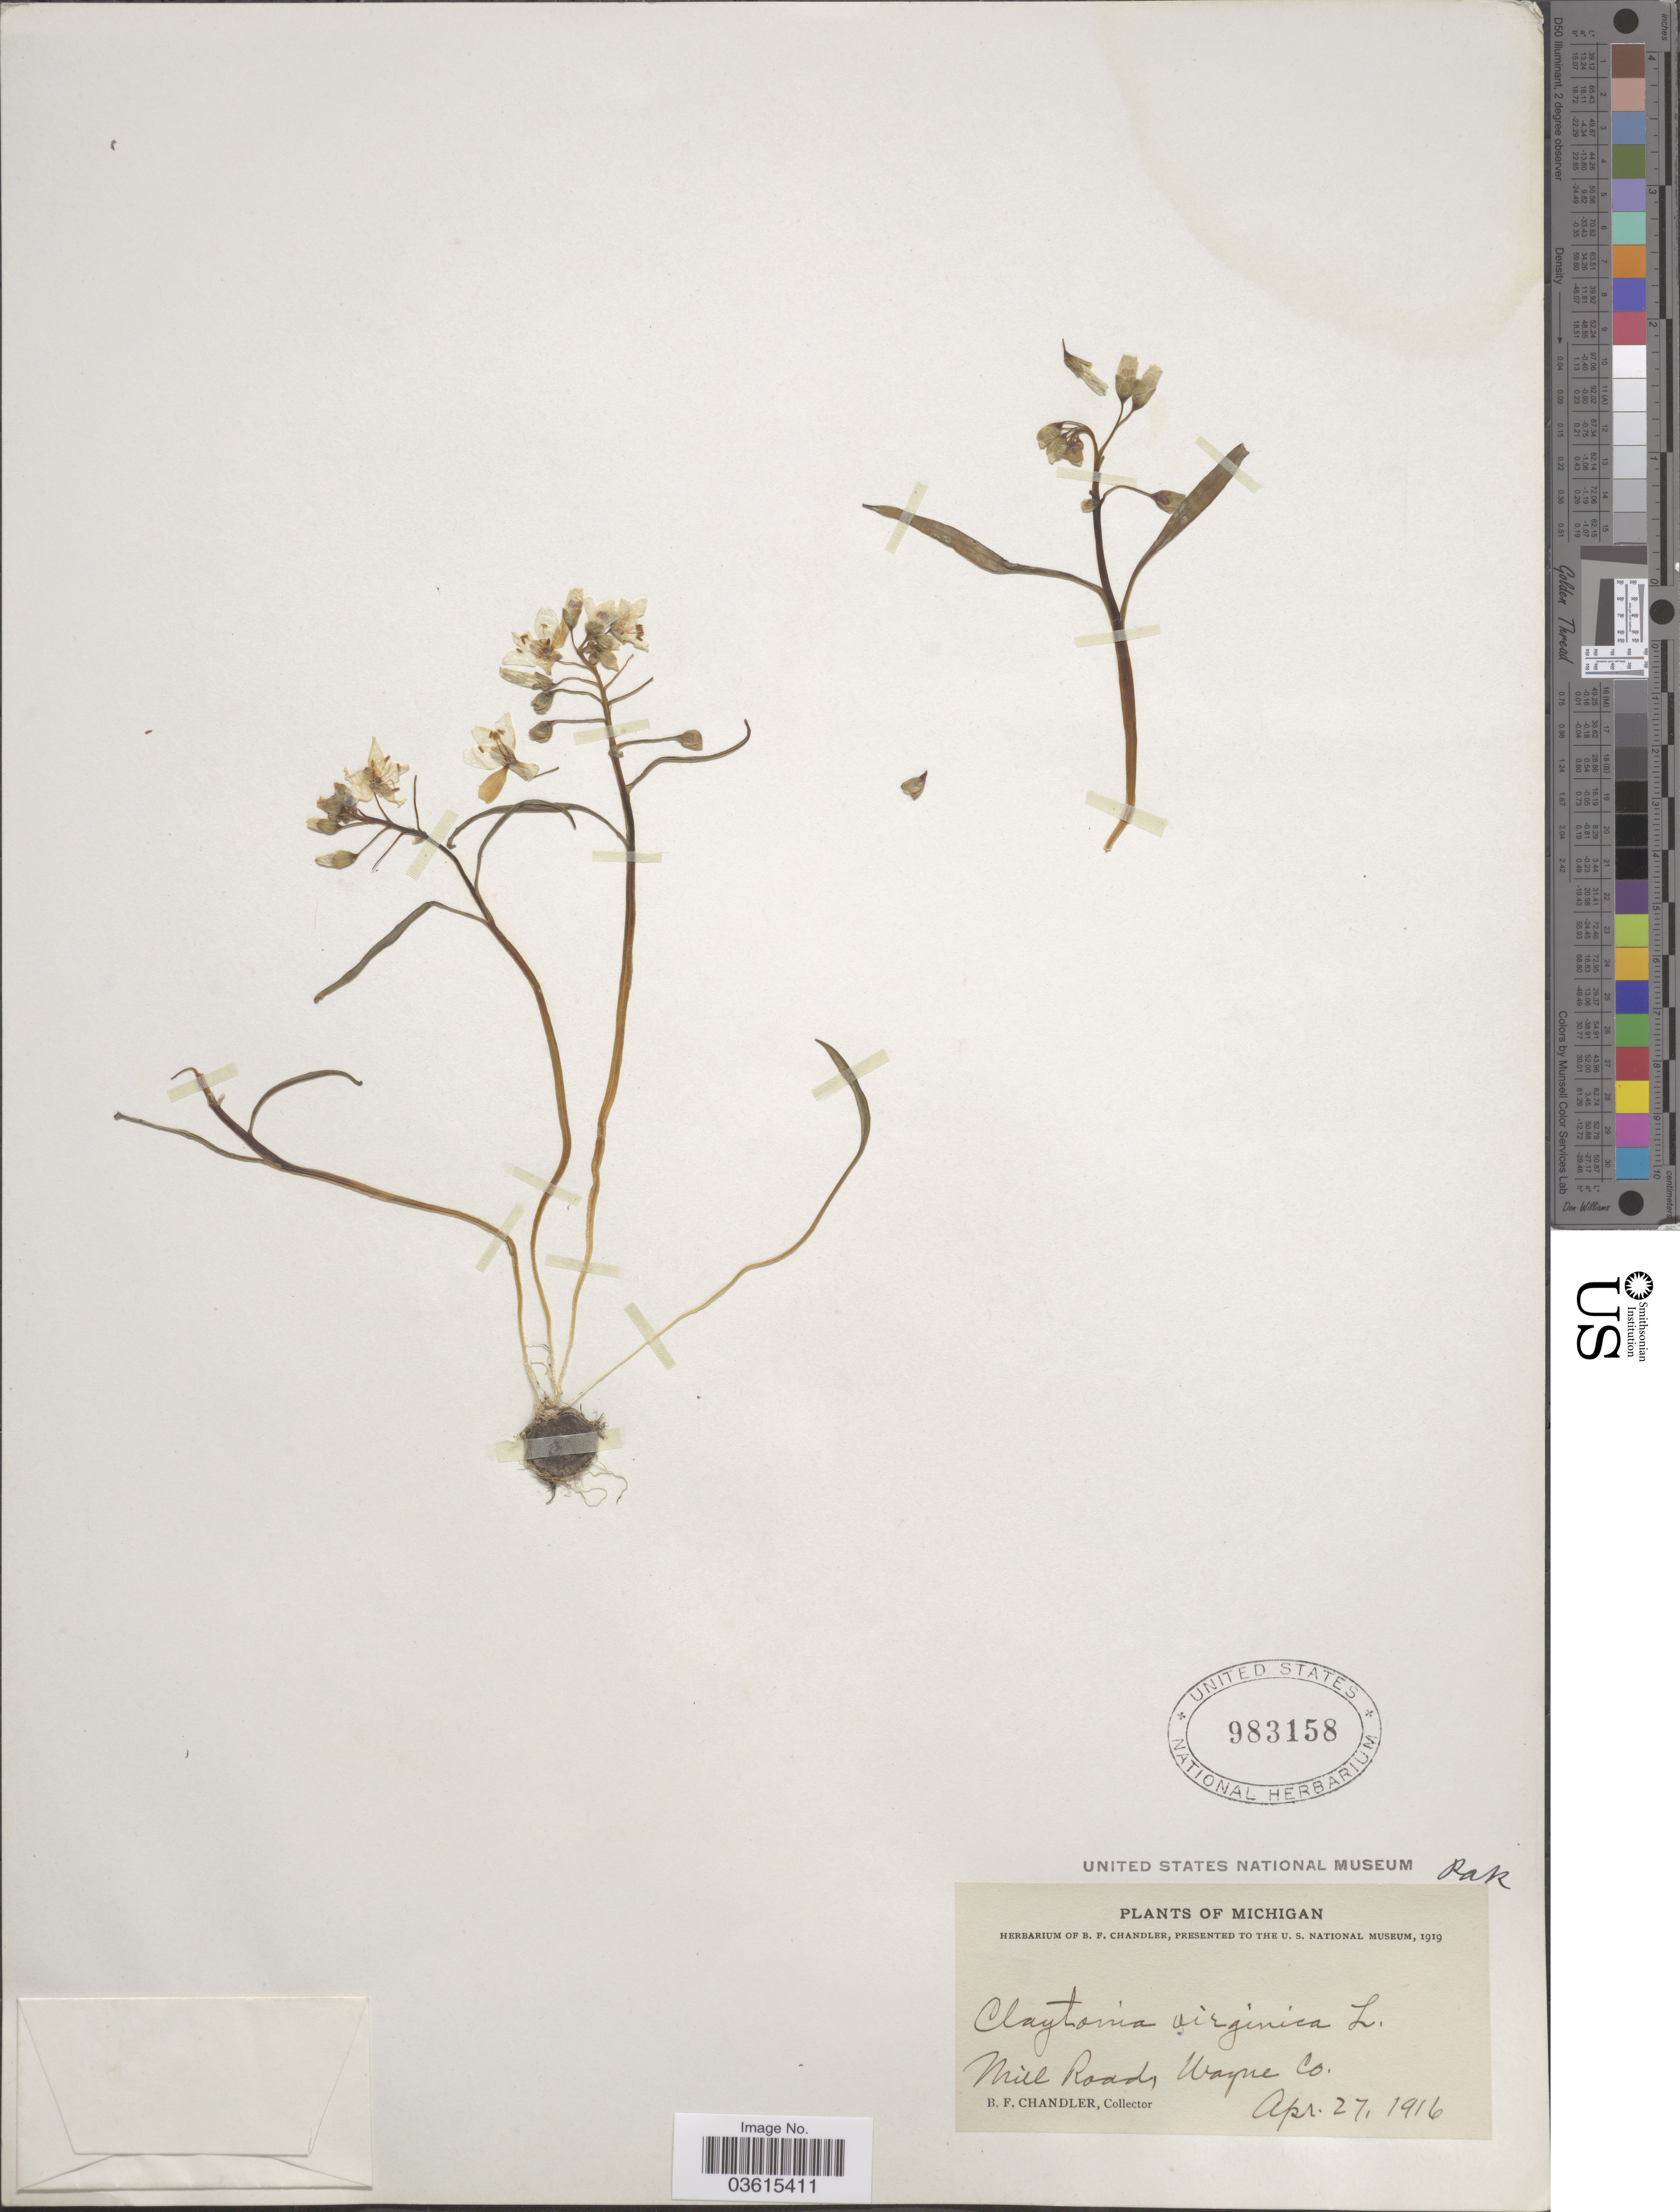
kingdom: Plantae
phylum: Tracheophyta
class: Magnoliopsida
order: Caryophyllales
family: Montiaceae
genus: Claytonia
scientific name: Claytonia virginica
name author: L.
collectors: B. F. Chandler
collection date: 1916-04-27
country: United States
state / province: Michigan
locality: Mill Roads, Wayne Co.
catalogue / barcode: US 983158